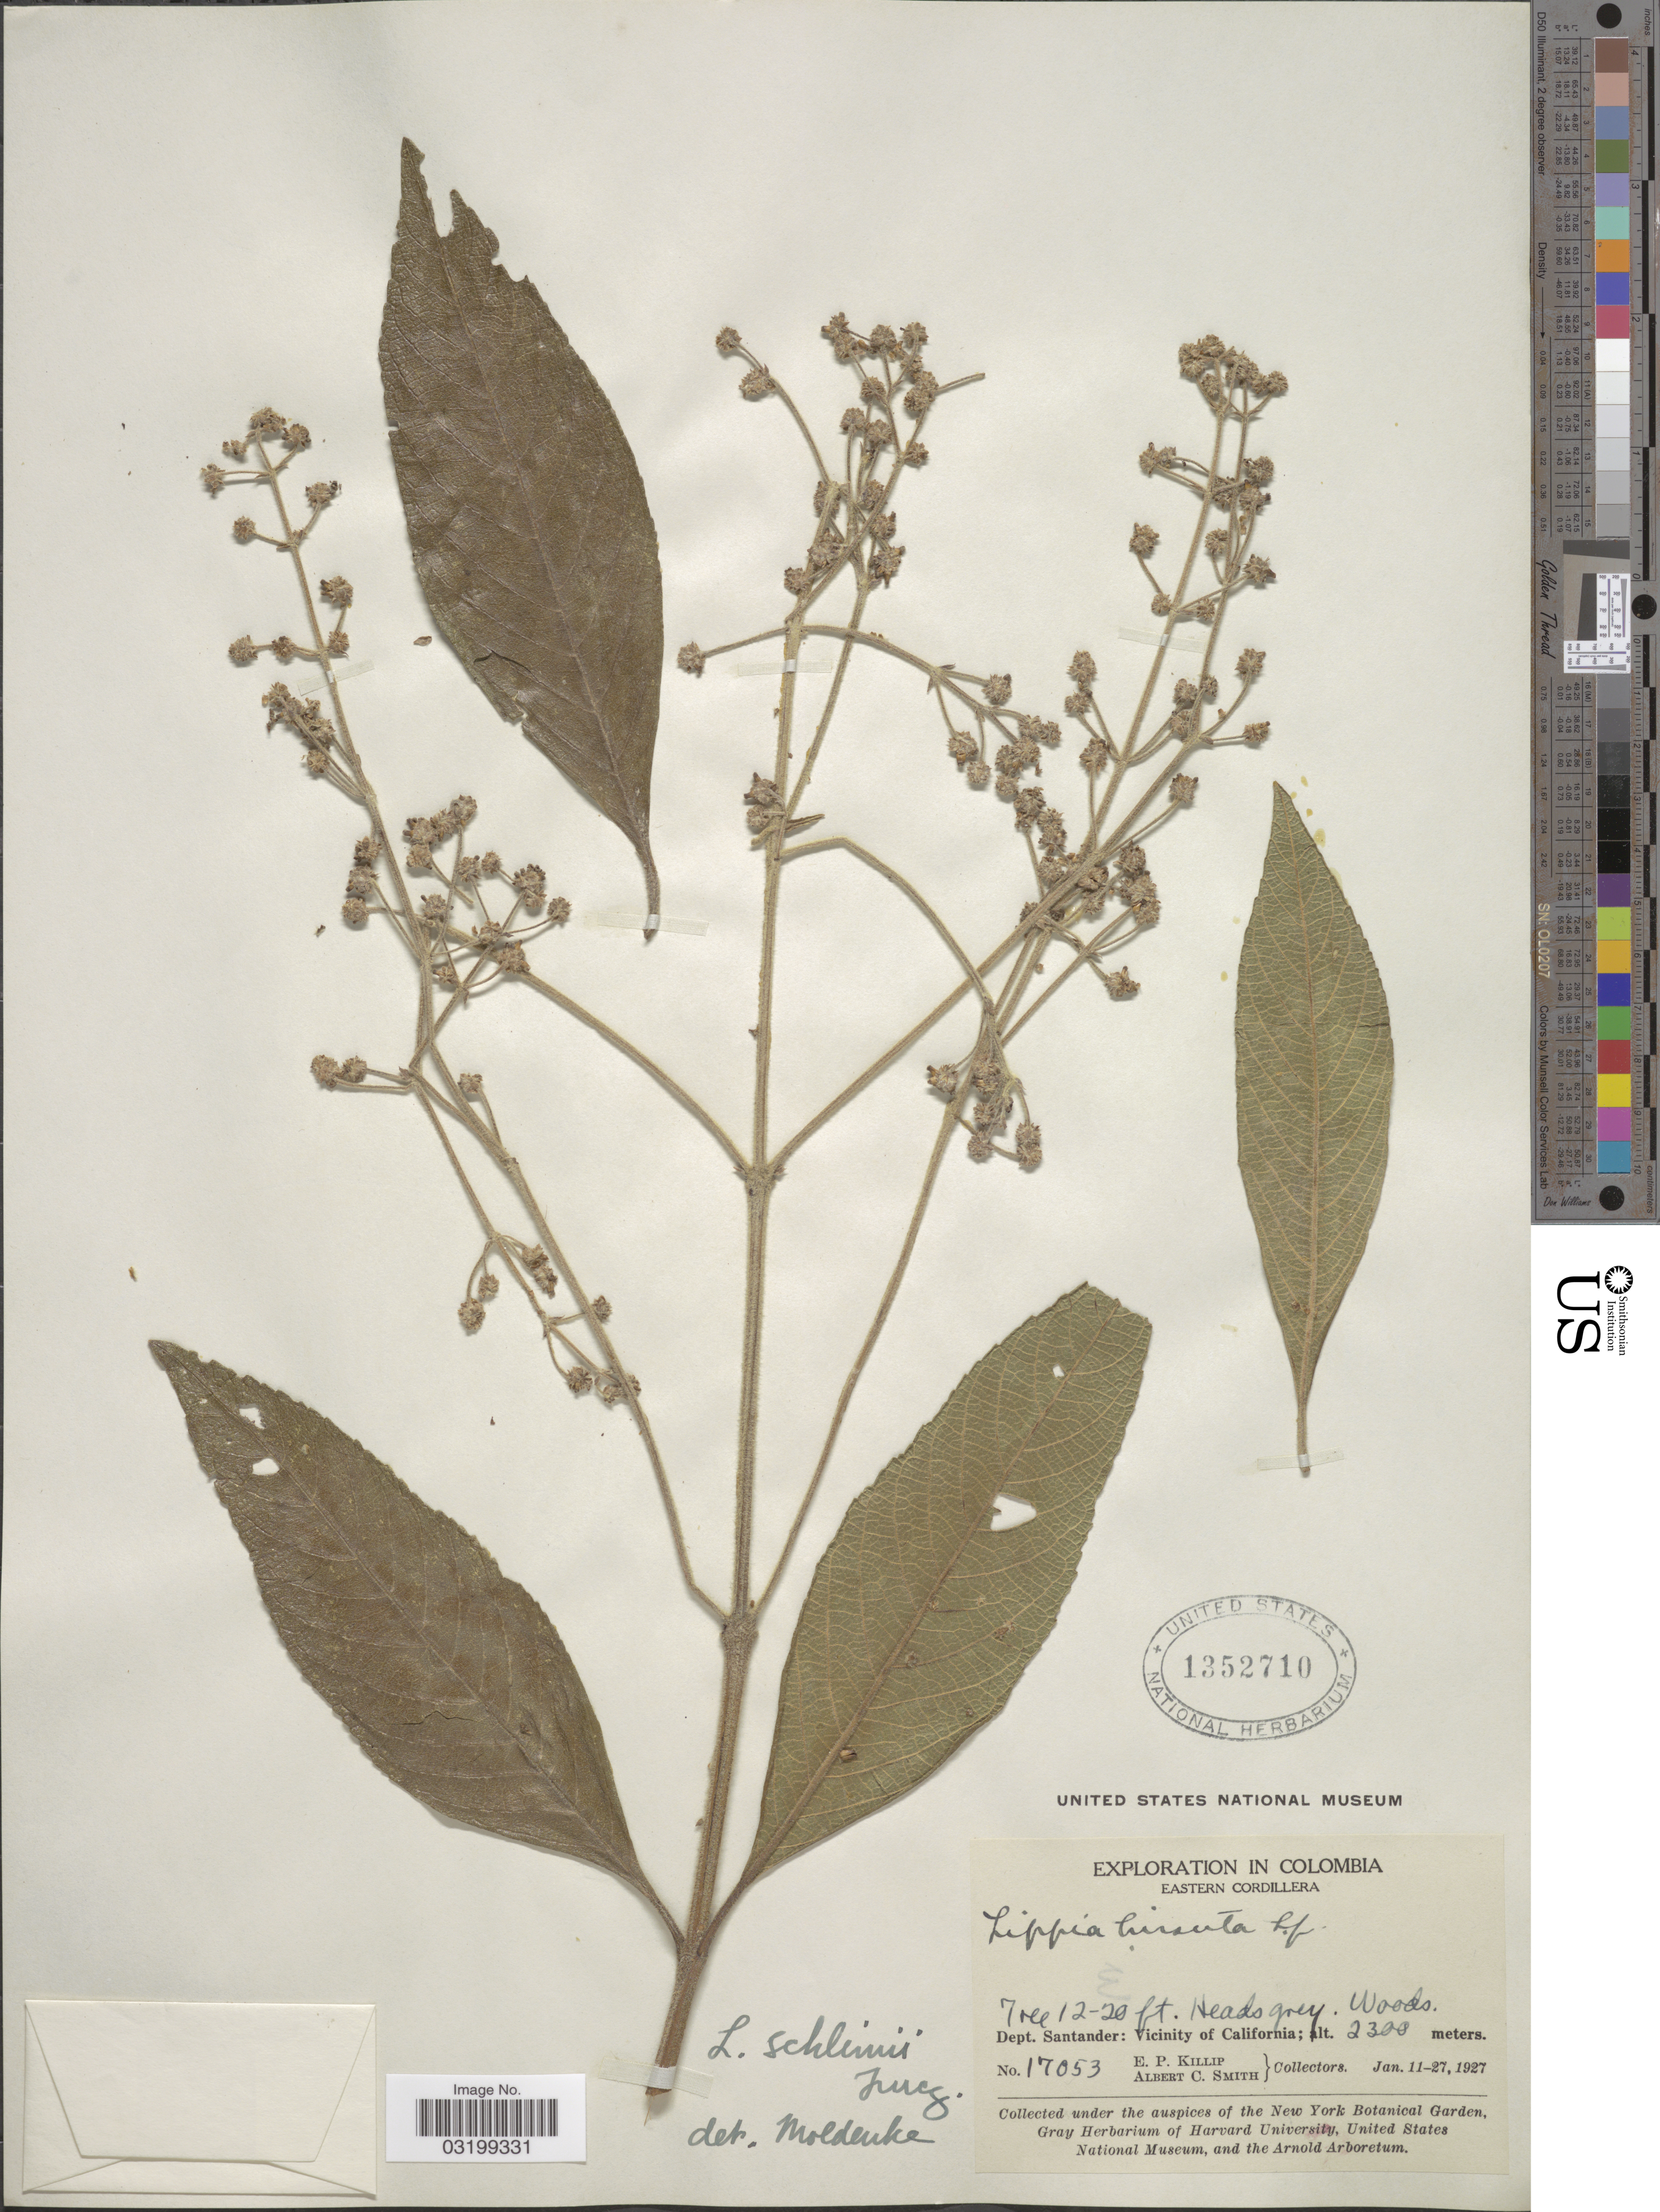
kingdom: Plantae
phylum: Tracheophyta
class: Magnoliopsida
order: Lamiales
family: Verbenaceae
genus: Lippia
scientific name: Lippia schlimii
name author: Turcz.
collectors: E. P. Killip & A. C. Smith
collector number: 17053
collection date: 1927-01-11/1927-01-27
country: Colombia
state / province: Santander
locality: Eastern Cordillera. Dept. Santander: Vicinity of California.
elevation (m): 2300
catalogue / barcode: US 1352710